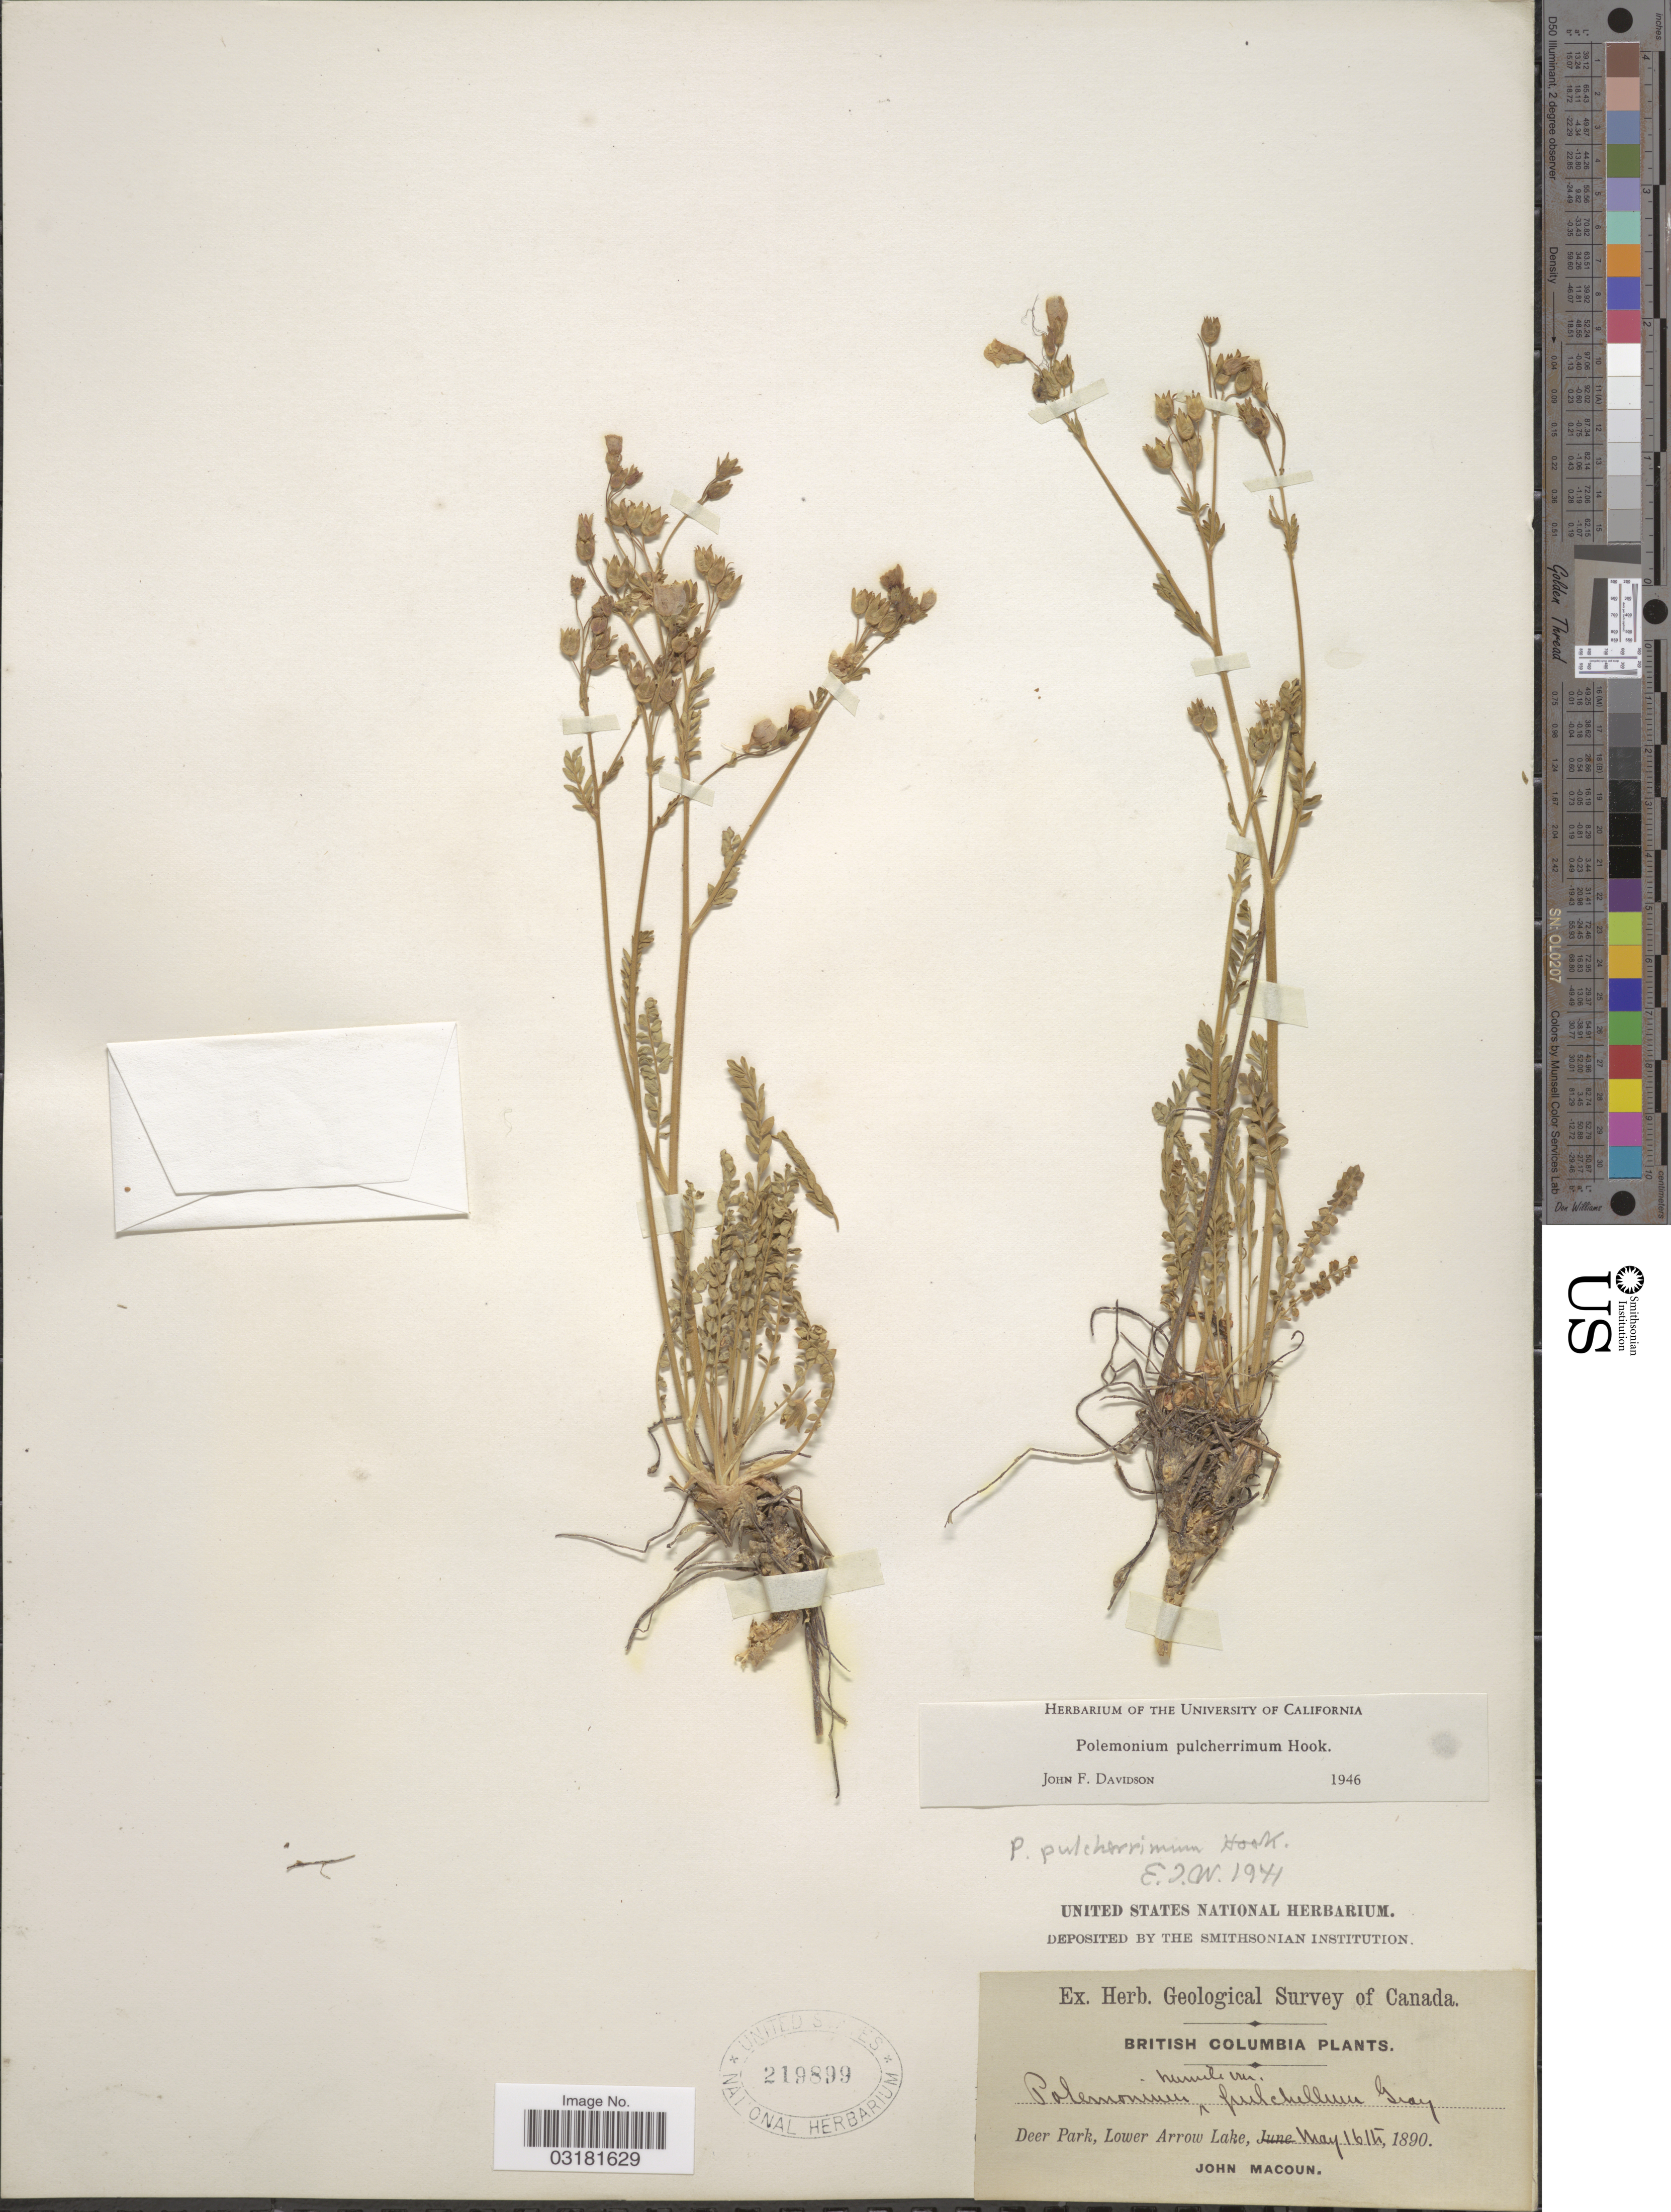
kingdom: Plantae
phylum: Tracheophyta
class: Magnoliopsida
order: Ericales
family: Polemoniaceae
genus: Polemonium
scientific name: Polemonium pulcherrimum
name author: Hook.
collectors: J. Macoun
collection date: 1890-05-16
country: Canada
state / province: British Columbia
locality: Deer Park, Lower Arrow Lake.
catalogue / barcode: US 219899